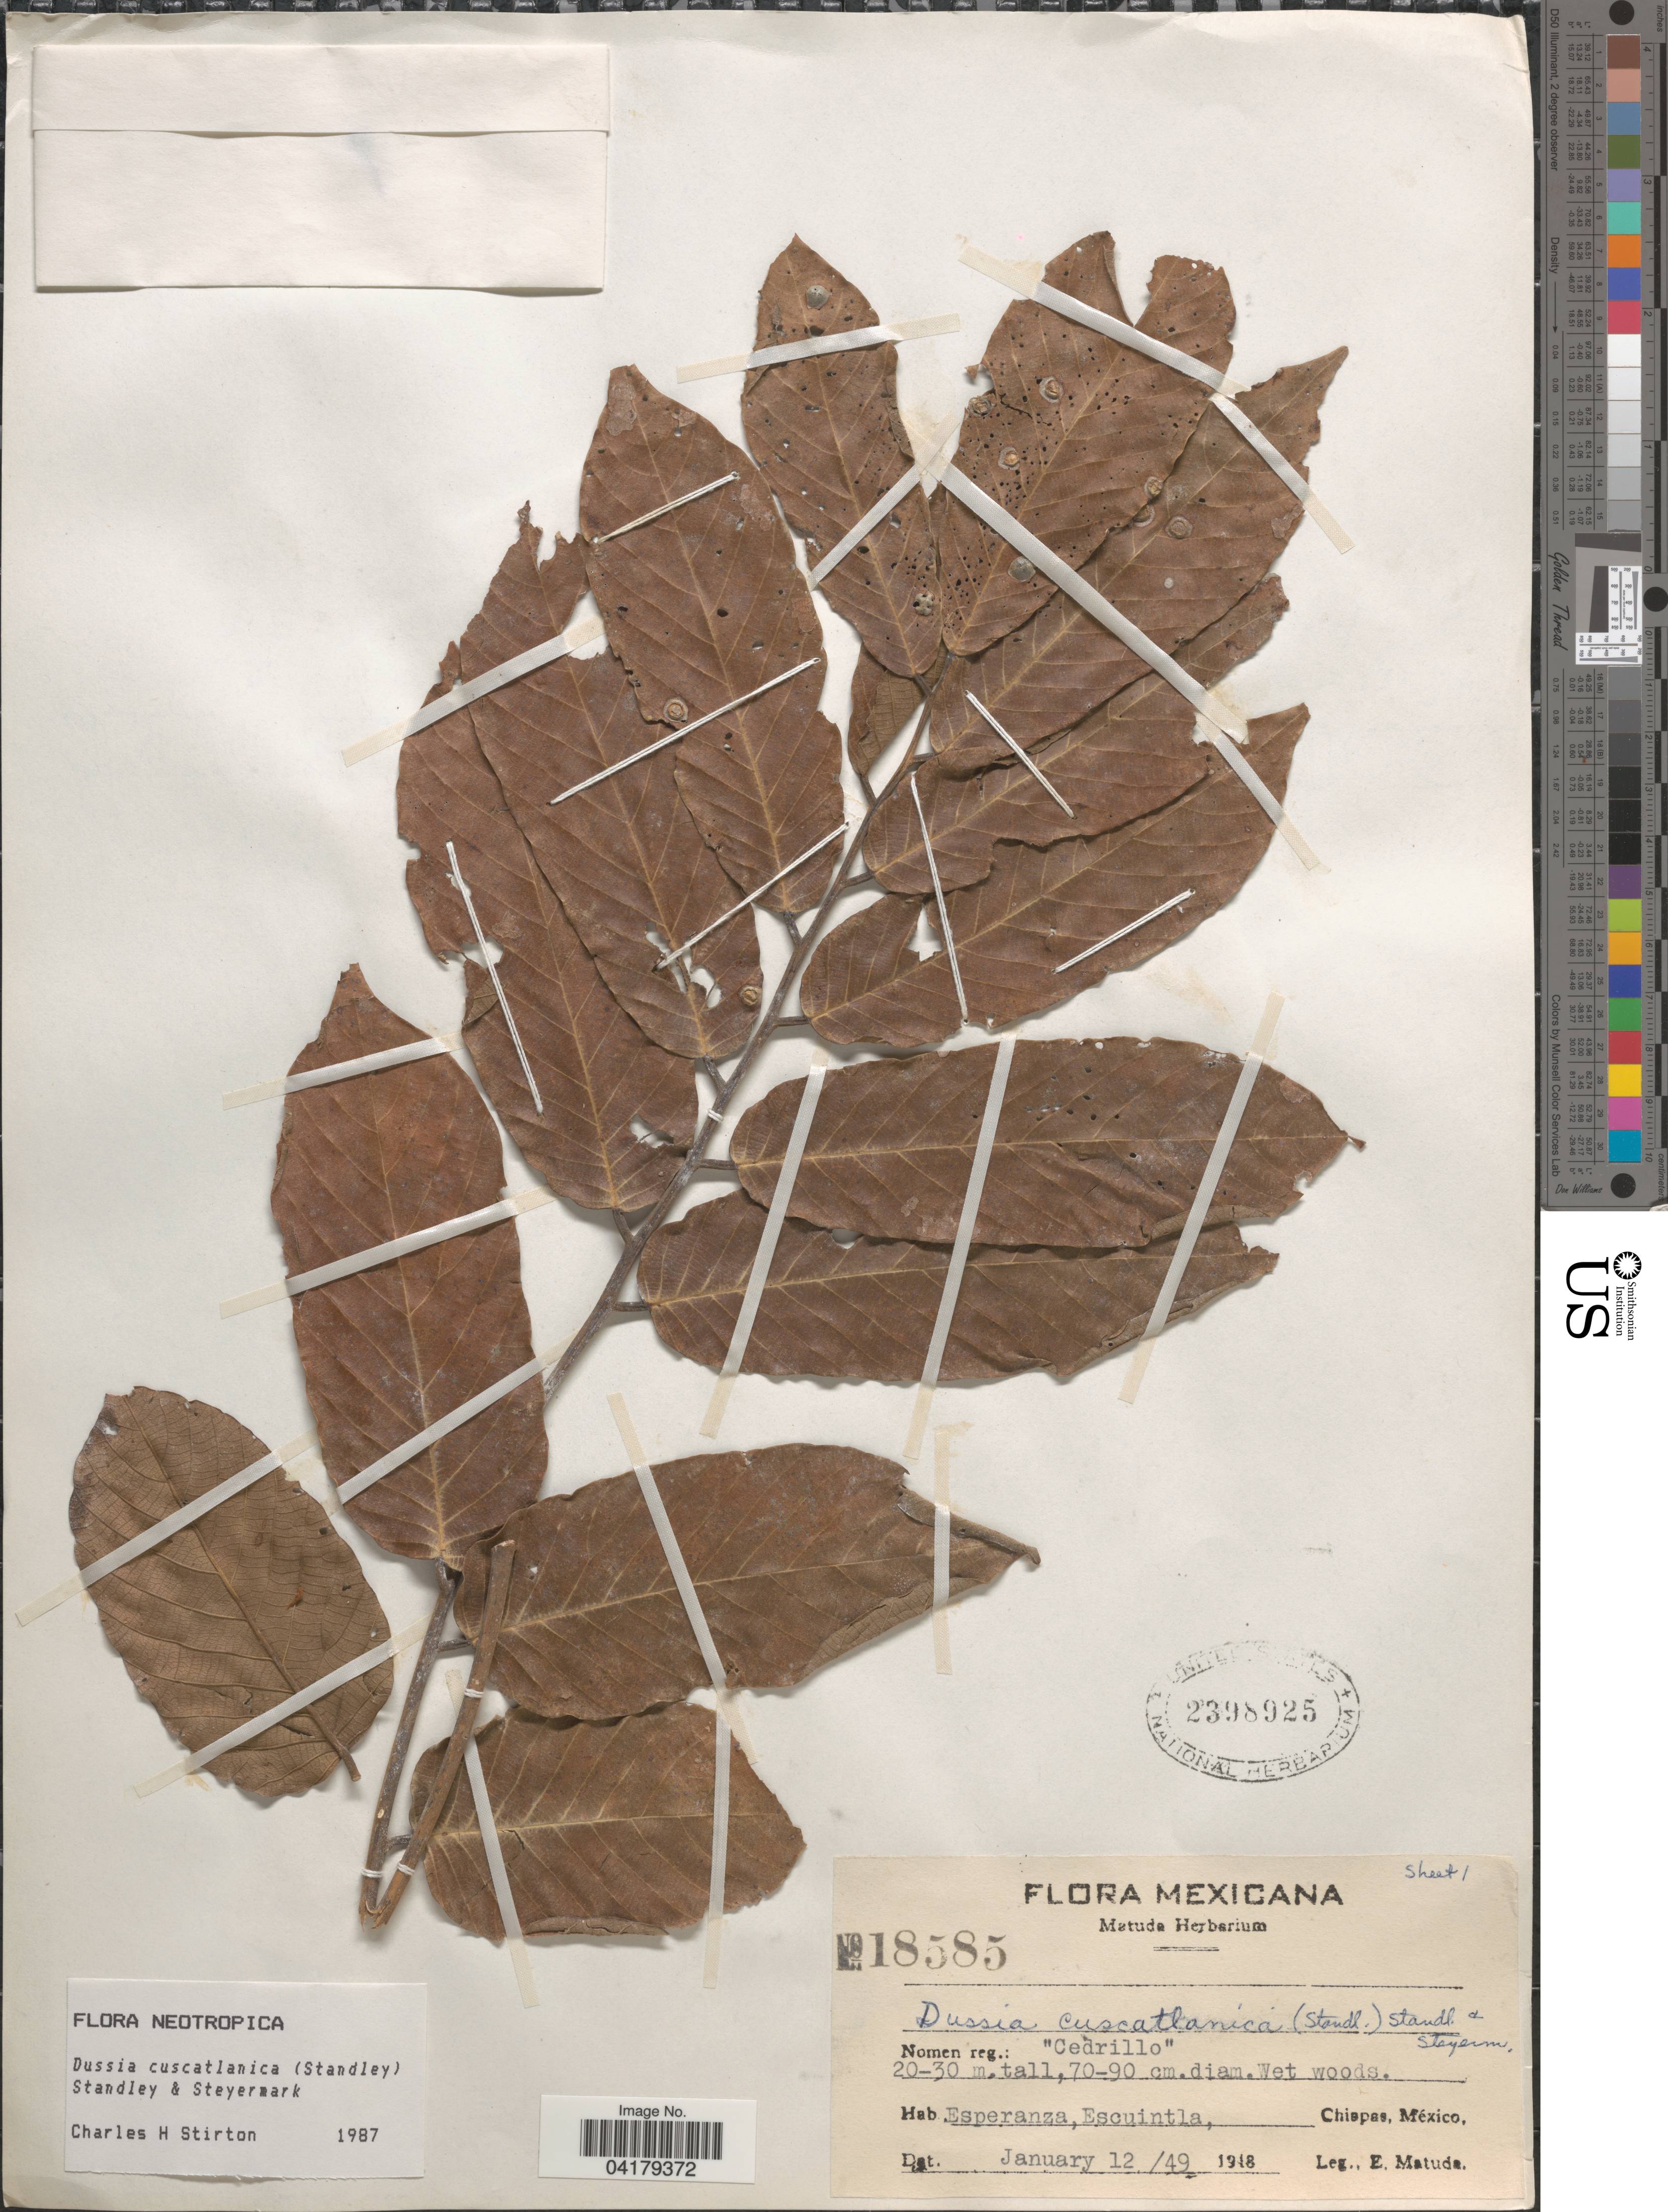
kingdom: Plantae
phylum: Tracheophyta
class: Magnoliopsida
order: Fabales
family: Fabaceae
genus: Dussia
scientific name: Dussia cuscatlanica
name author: (Standl.) Standl. & Steyerm.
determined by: Stirton, Charles H.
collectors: E. Matuda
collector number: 18585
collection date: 1949-01-12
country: Mexico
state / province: Chiapas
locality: Esperanza, Escuintla.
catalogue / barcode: US 2398925